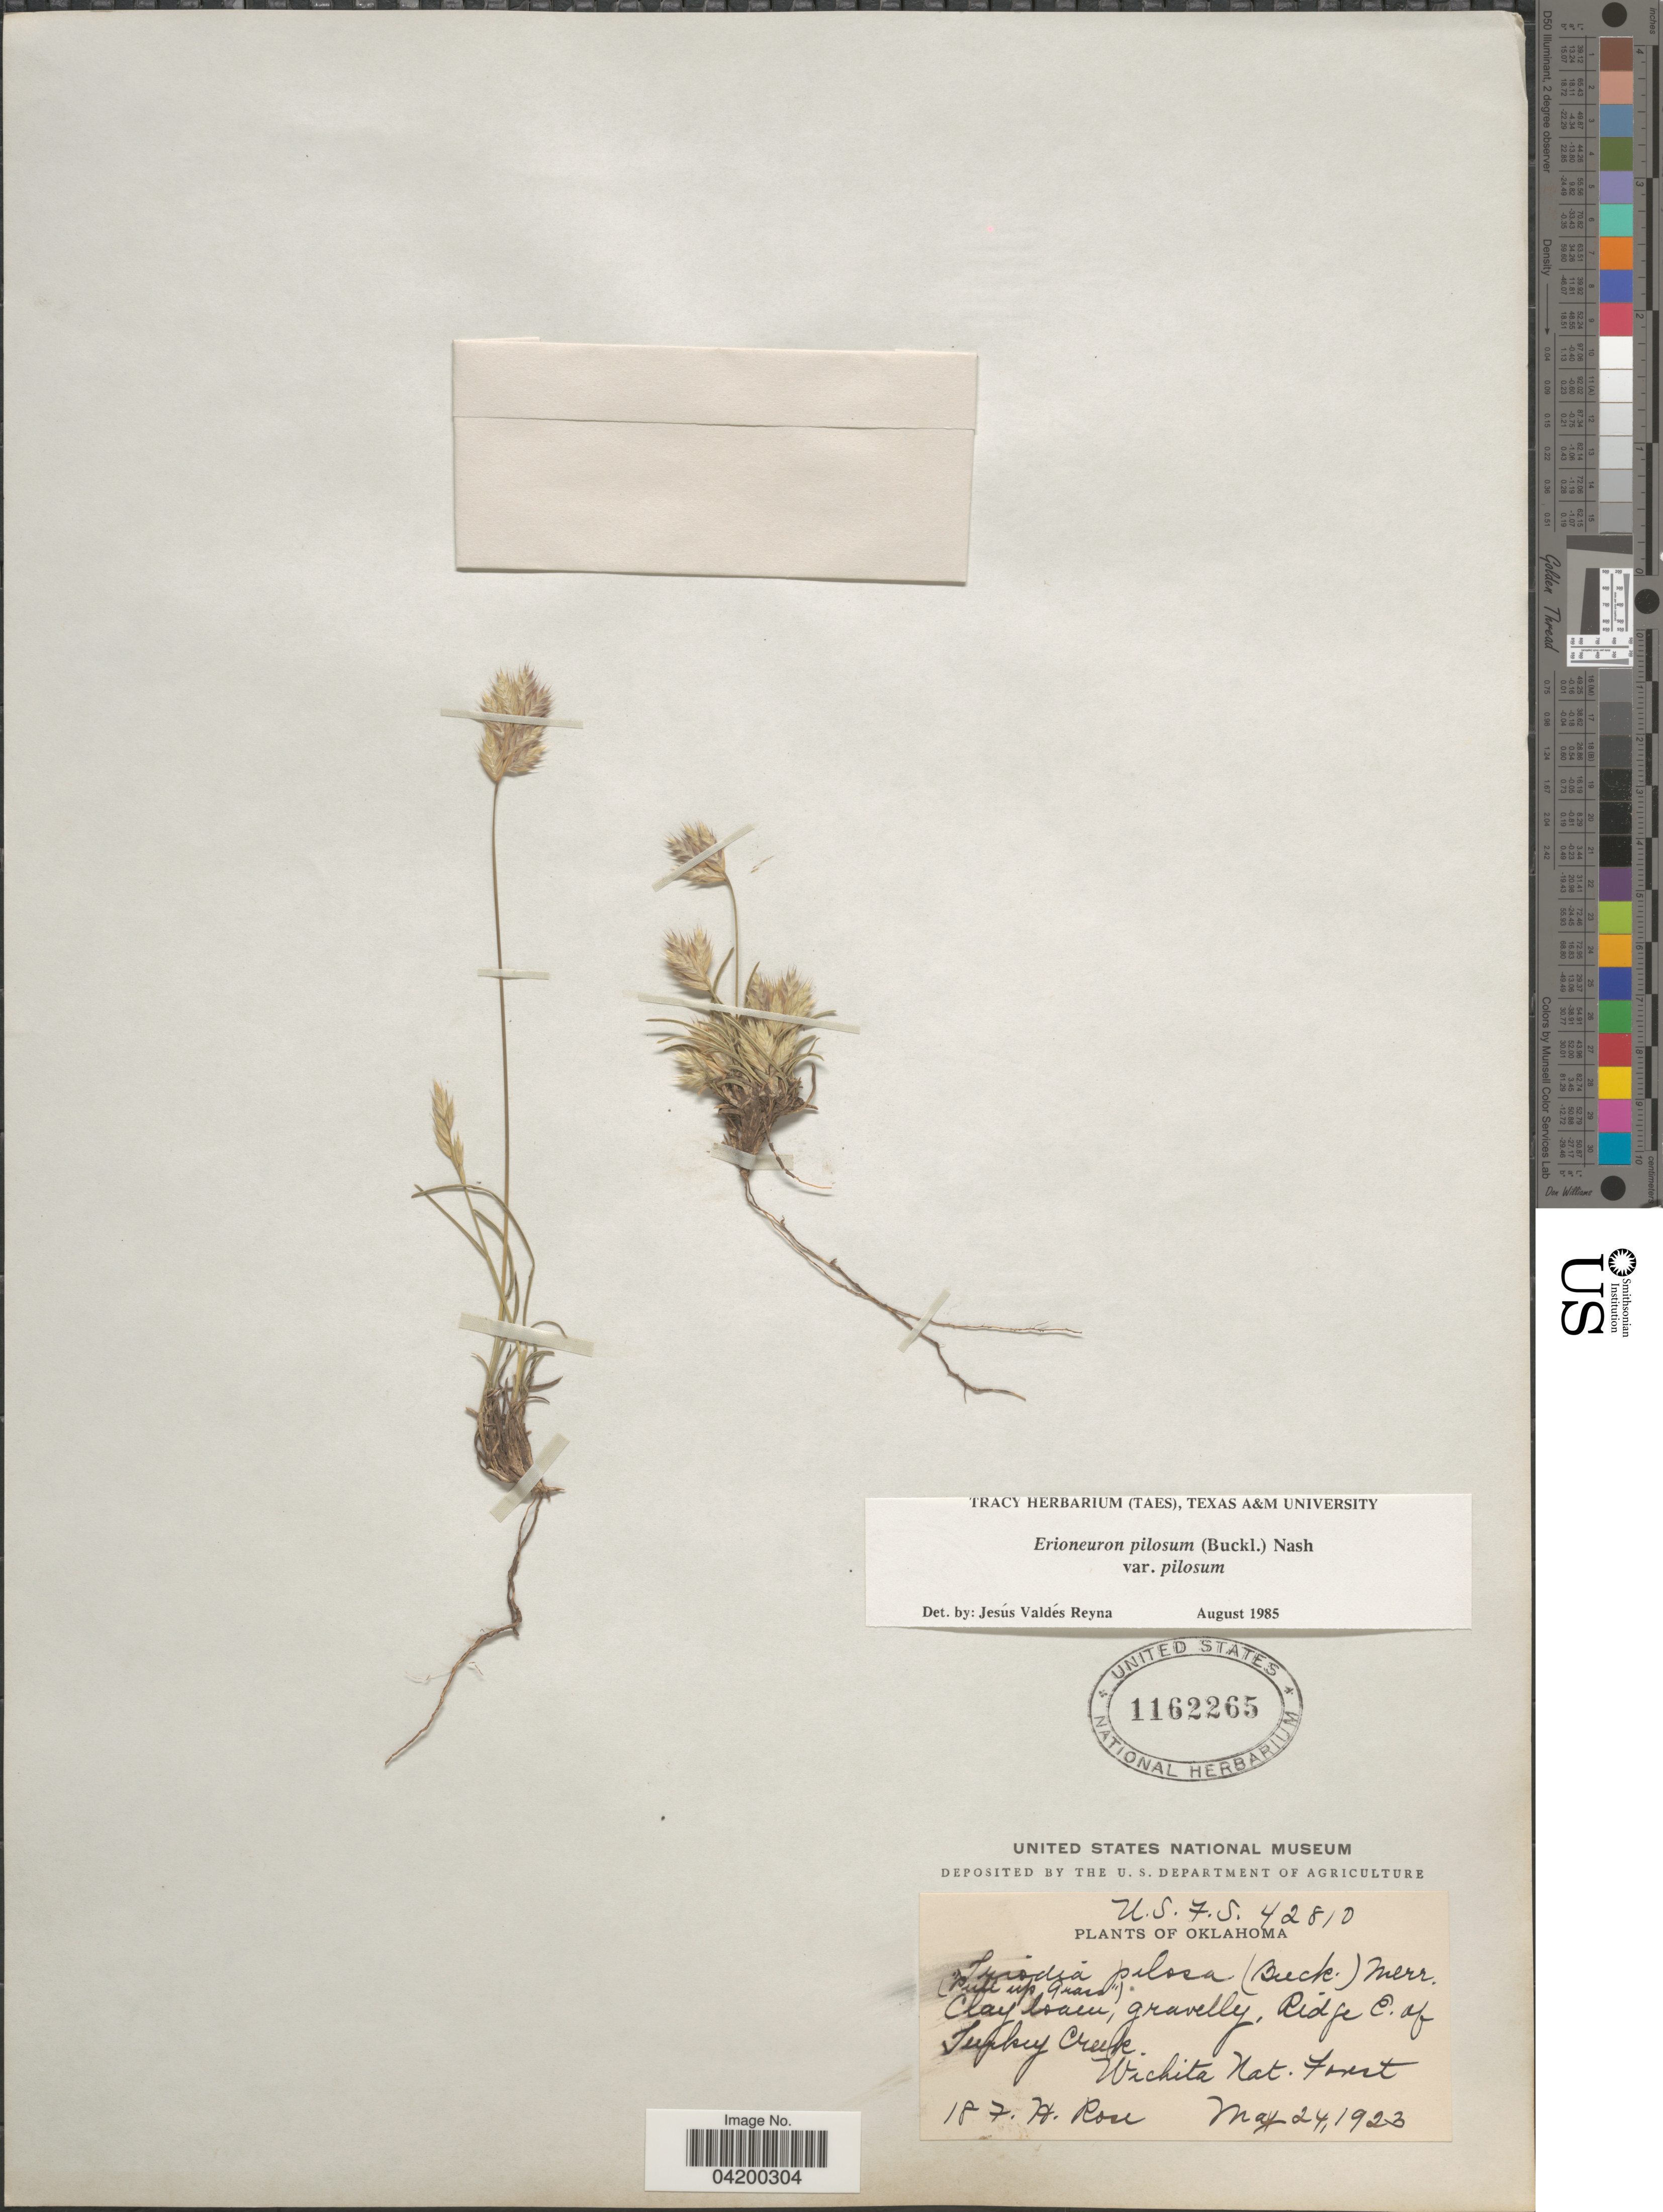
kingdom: Plantae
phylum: Tracheophyta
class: Liliopsida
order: Poales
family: Poaceae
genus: Erioneuron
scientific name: Erioneuron pilosum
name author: (Buckley) Nash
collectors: F. H. Rose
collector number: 18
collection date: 1923-05-24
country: United States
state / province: Oklahoma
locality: Ridge E. of Turkey Creek. Wichita Nat. Forest.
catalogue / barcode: US 1162265